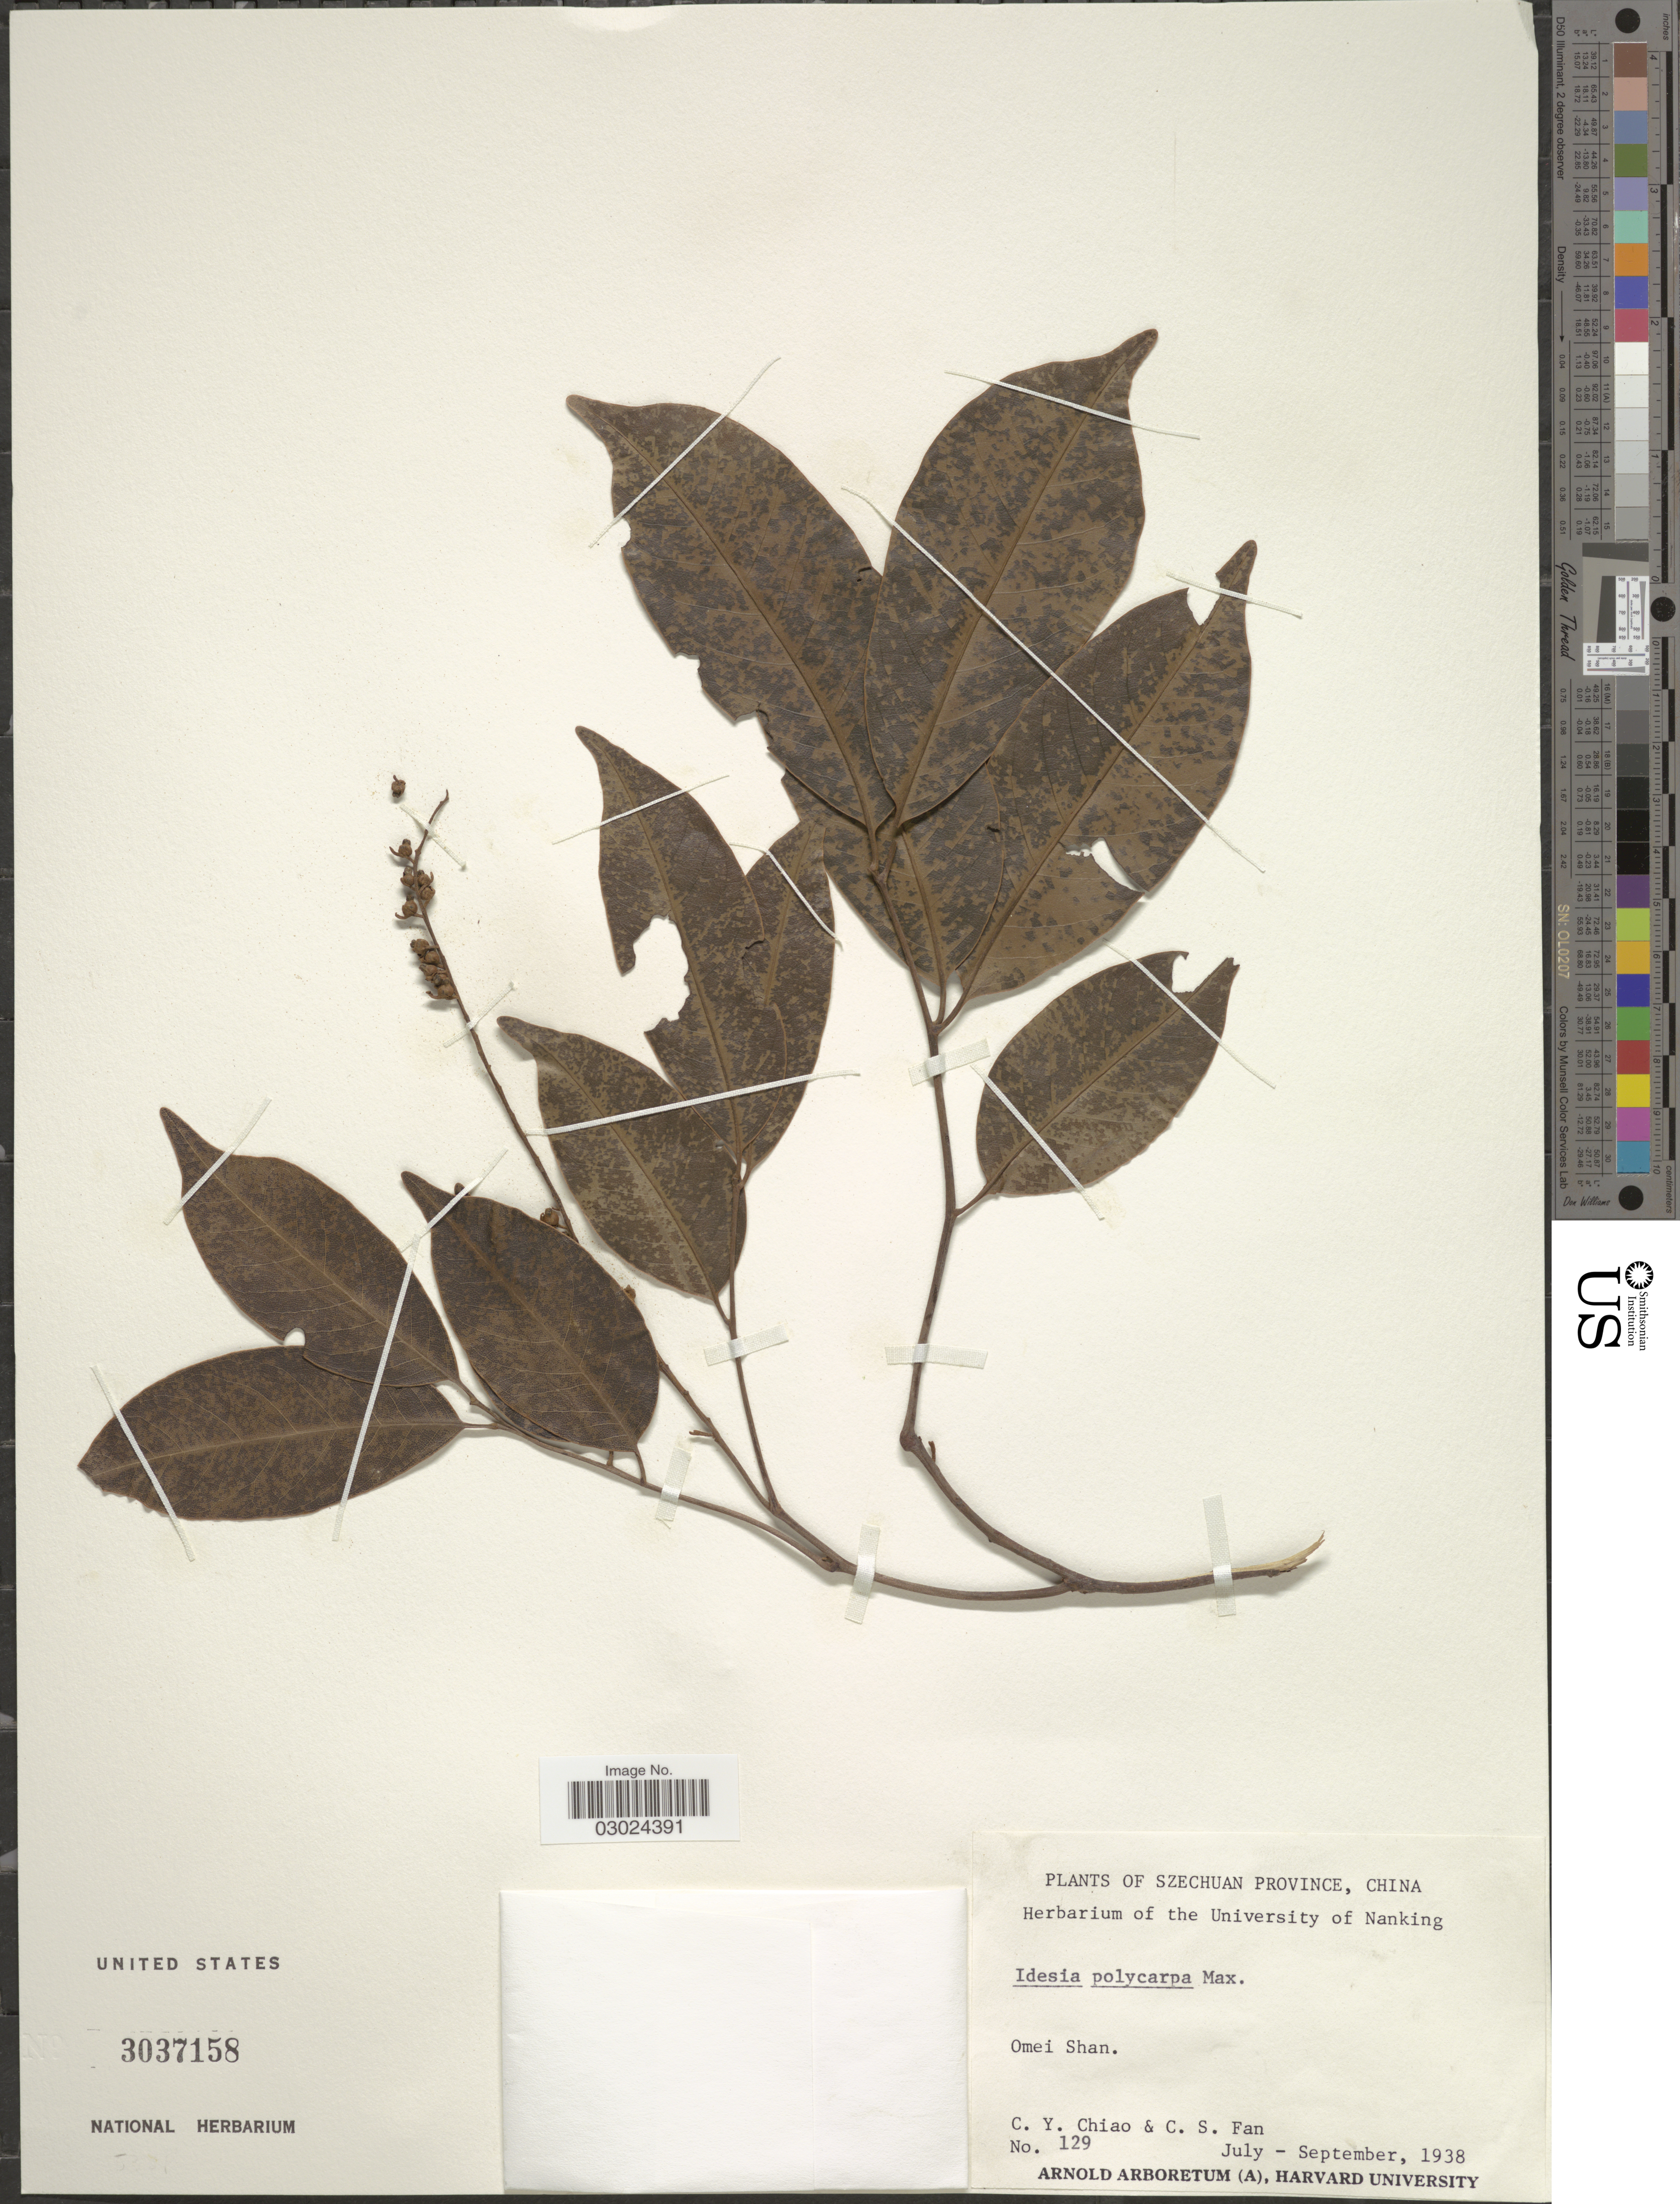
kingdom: Plantae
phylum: Tracheophyta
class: Magnoliopsida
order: Malpighiales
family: Salicaceae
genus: Idesia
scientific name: Idesia polycarpa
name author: Maxim.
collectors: C. Y. Chiao & C. S. Fan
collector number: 129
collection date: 1938-07/1938-09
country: China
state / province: Sichuan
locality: Szechuan Province. Omei Shan.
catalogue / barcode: US 3037158